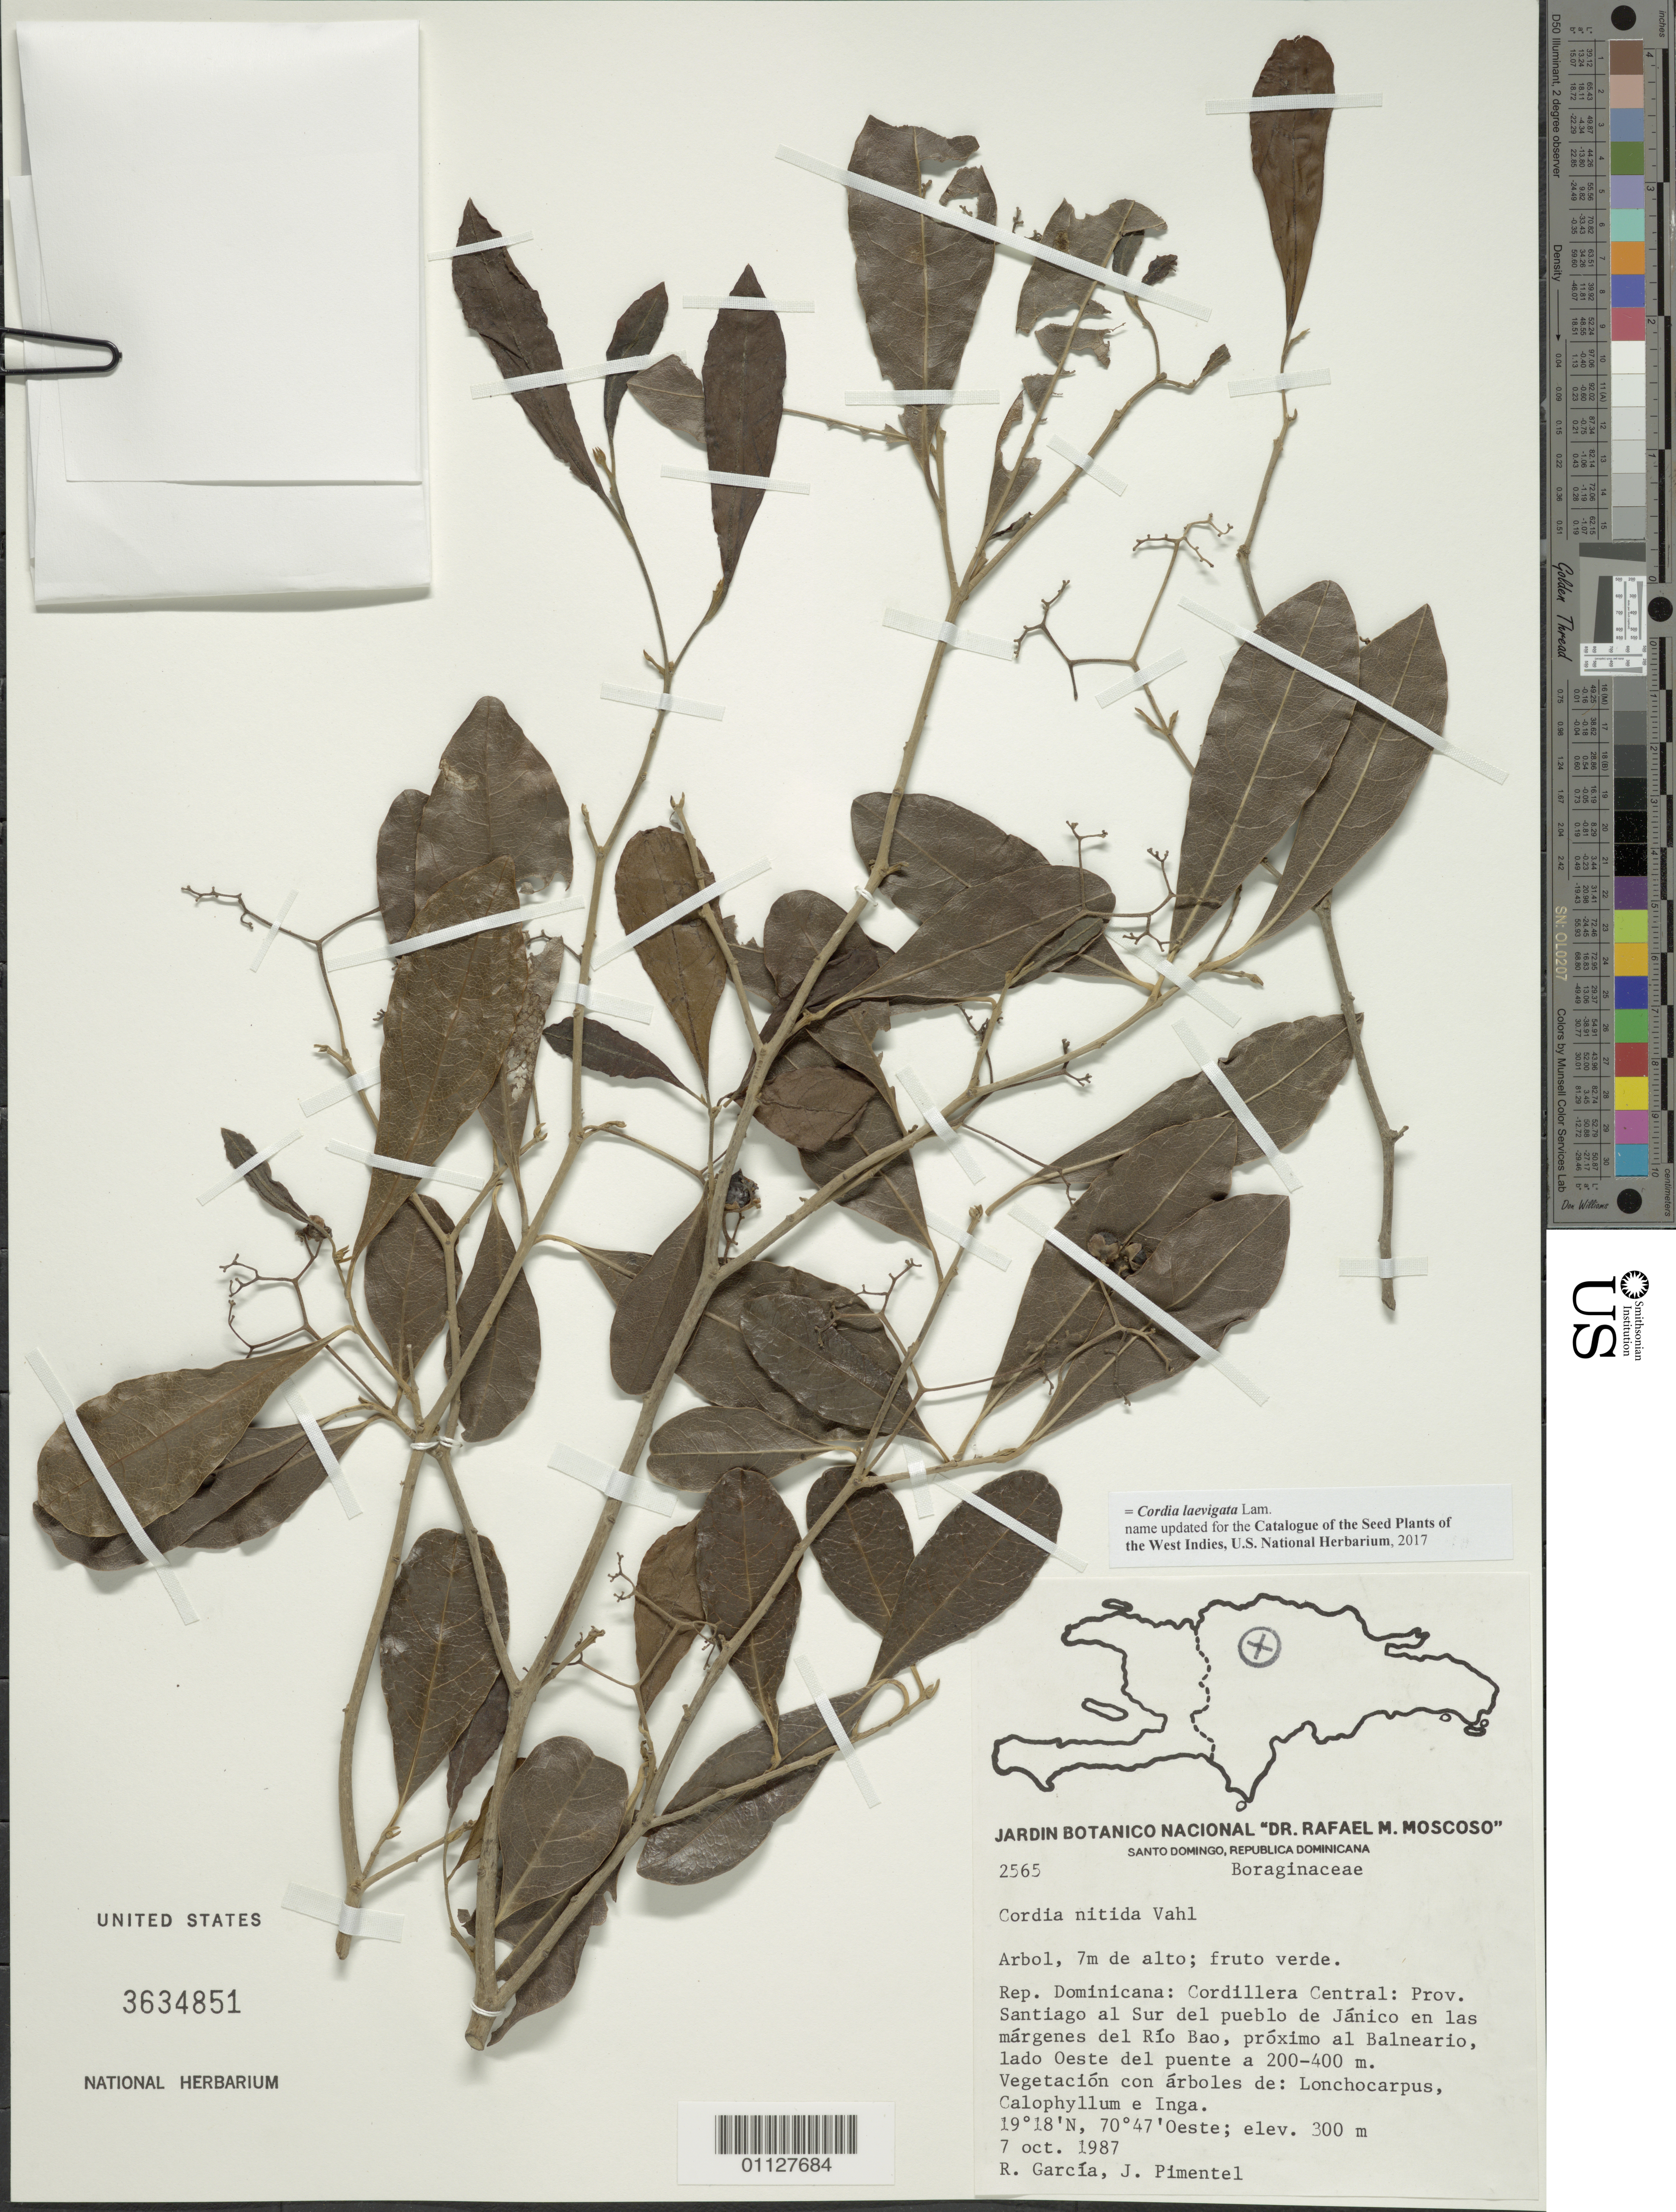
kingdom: Plantae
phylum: Tracheophyta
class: Magnoliopsida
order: Boraginales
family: Cordiaceae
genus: Cordia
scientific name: Cordia laevigata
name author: Lam.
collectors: R. G. García & J. Pimentel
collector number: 2565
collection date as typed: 07 Oct 1987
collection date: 1987-10-07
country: Dominican Republic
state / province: Santo Domingo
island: Hispaniola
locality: Cordillera Central: En las margenes del Rio Bao, proximo al Balneario, lado Oeste del puente a 200-400 m. Vegetacion con arboles de: Lonchocarpus, Calophyllum e Inga.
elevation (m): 300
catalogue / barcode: US 3634851